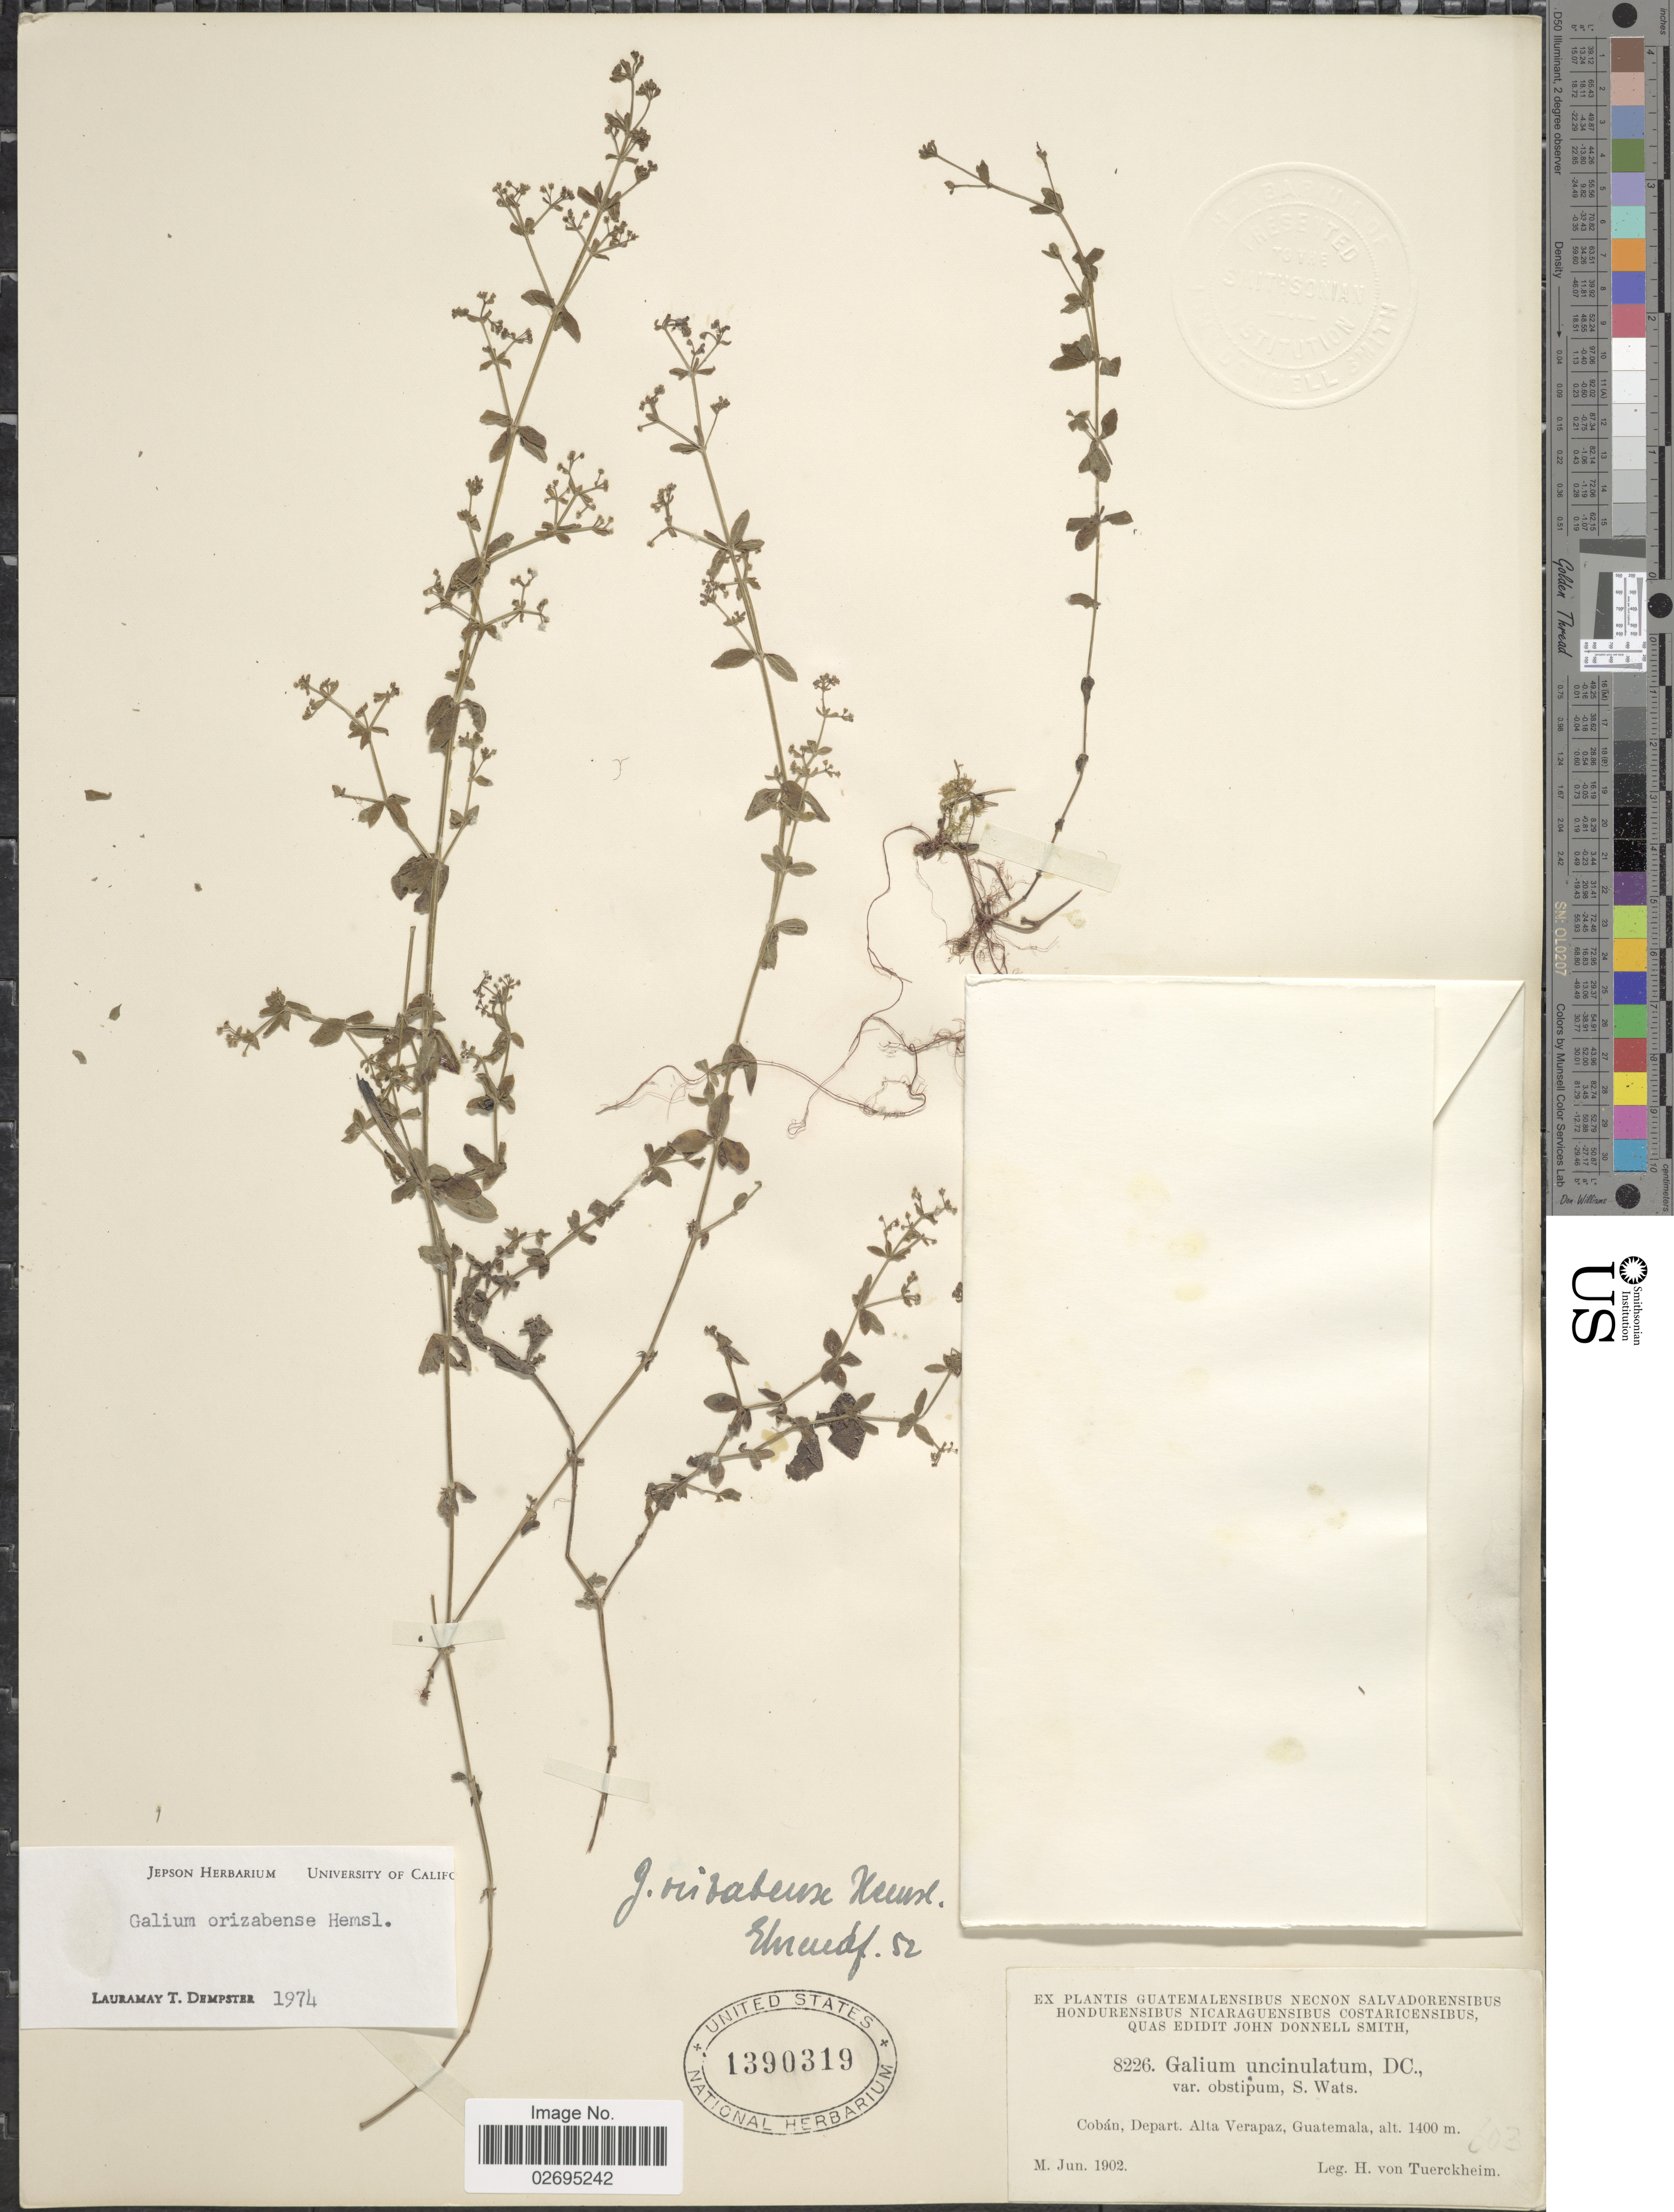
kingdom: Plantae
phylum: Tracheophyta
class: Magnoliopsida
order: Gentianales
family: Rubiaceae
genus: Galium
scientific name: Galium orizabense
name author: Hemsl.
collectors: H. von Türckheim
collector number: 8226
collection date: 1902-06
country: Guatemala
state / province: Alta Verapaz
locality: Coban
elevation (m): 1400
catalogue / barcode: US 1390319